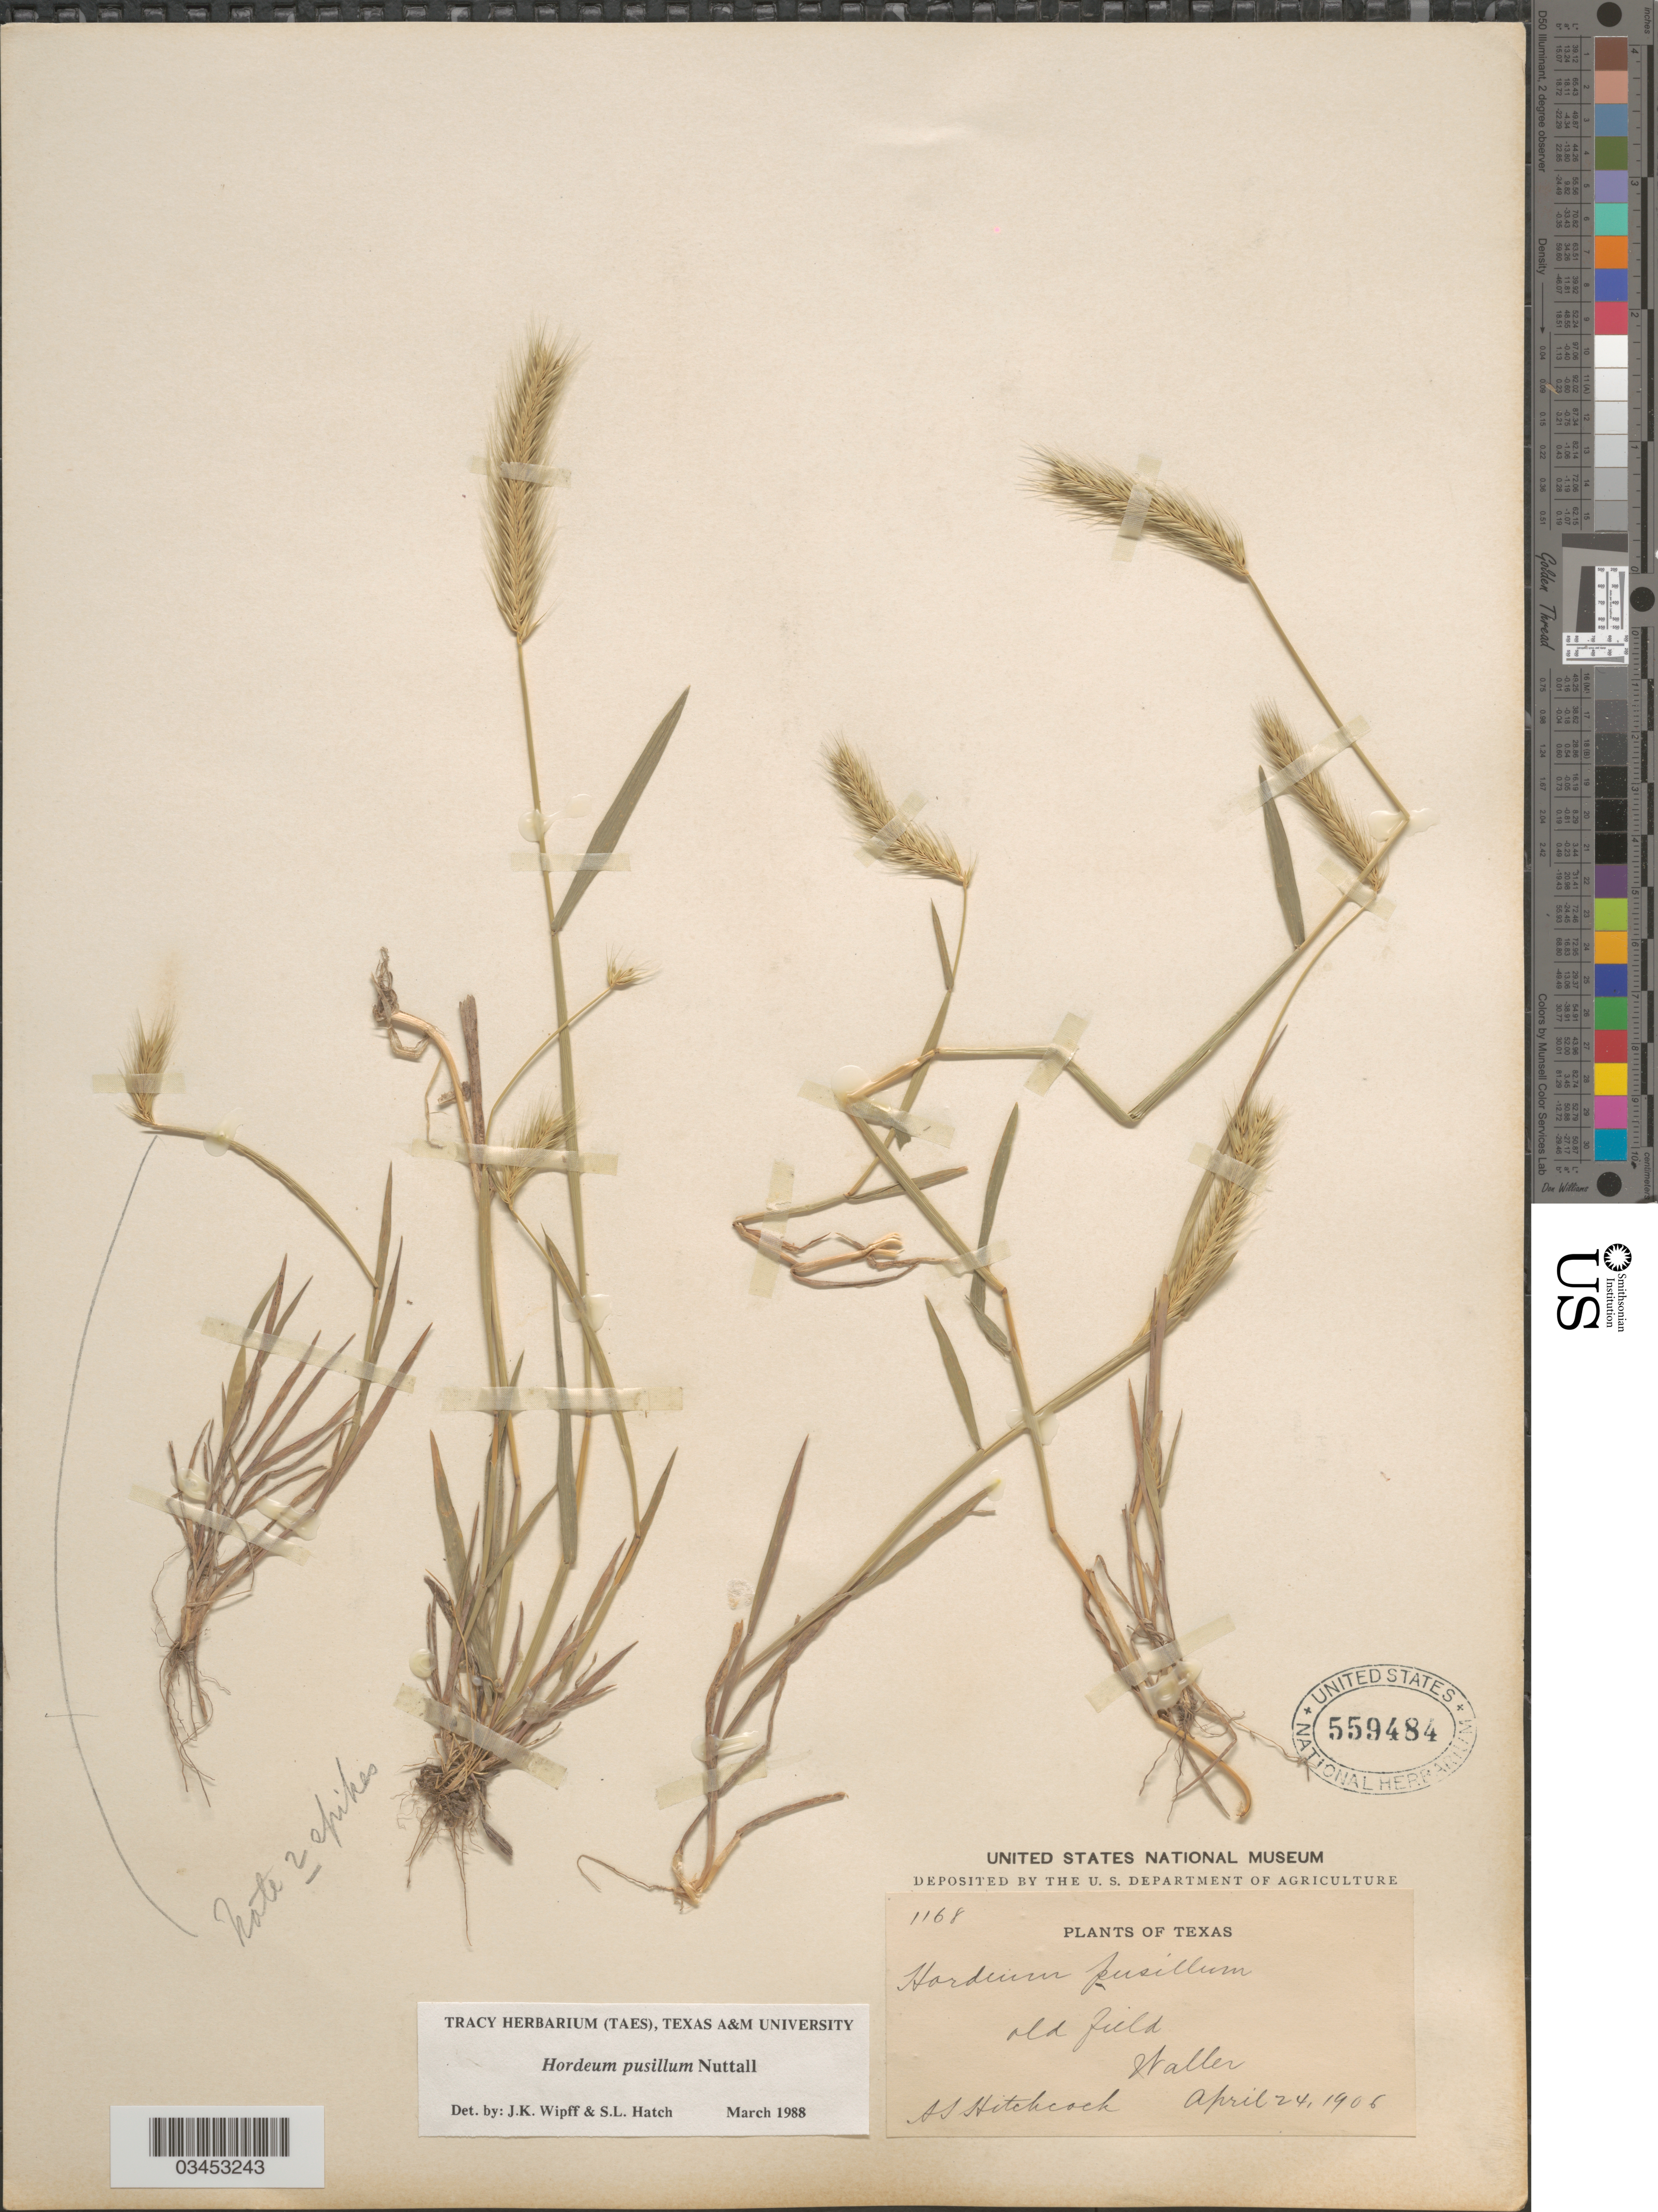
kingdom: Plantae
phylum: Tracheophyta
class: Liliopsida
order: Poales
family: Poaceae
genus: Hordeum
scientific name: Hordeum pusillum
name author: Nutt.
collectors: A. S. Hitchcock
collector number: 1168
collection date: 1906-04-24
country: United States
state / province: Texas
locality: Old field. Waller.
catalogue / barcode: US 559484